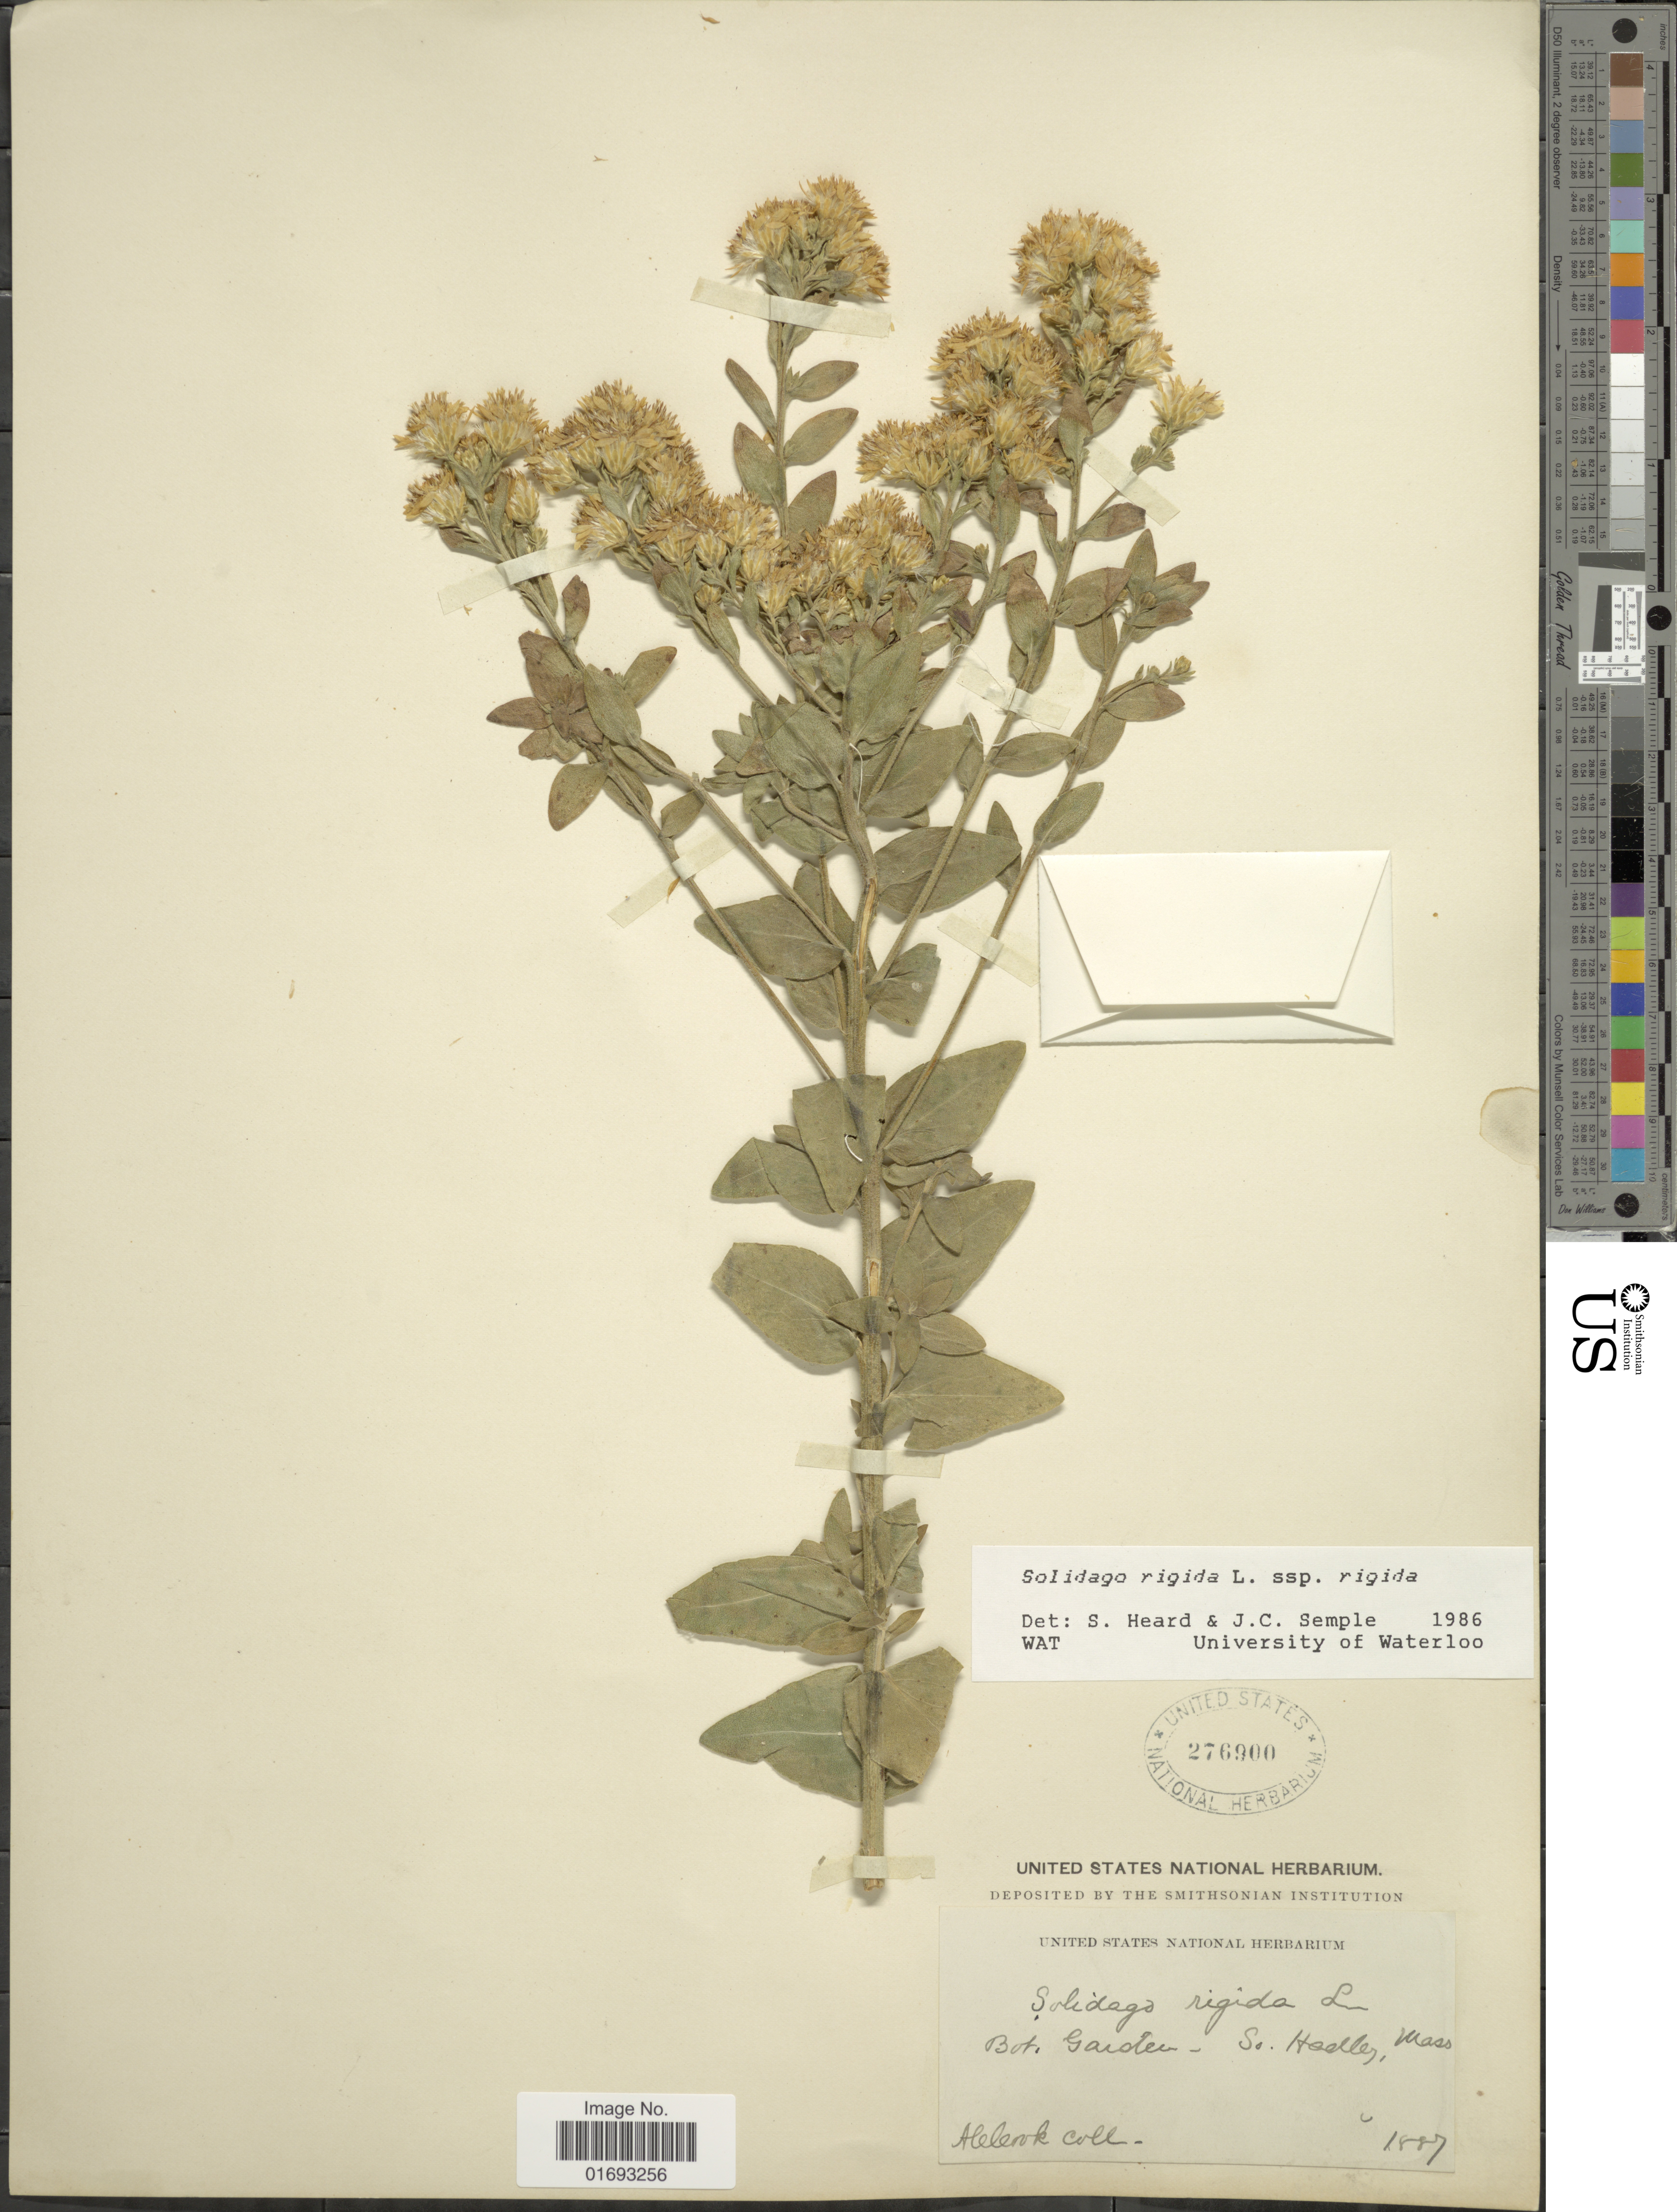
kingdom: Plantae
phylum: Tracheophyta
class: Magnoliopsida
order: Asterales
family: Asteraceae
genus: Oligoneuron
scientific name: Oligoneuron rigidum var. rigidum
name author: (L.) Small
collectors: A. Cook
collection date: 1887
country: United States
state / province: Massachusetts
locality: Bot. Garden, So. Hadley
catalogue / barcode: US 276900